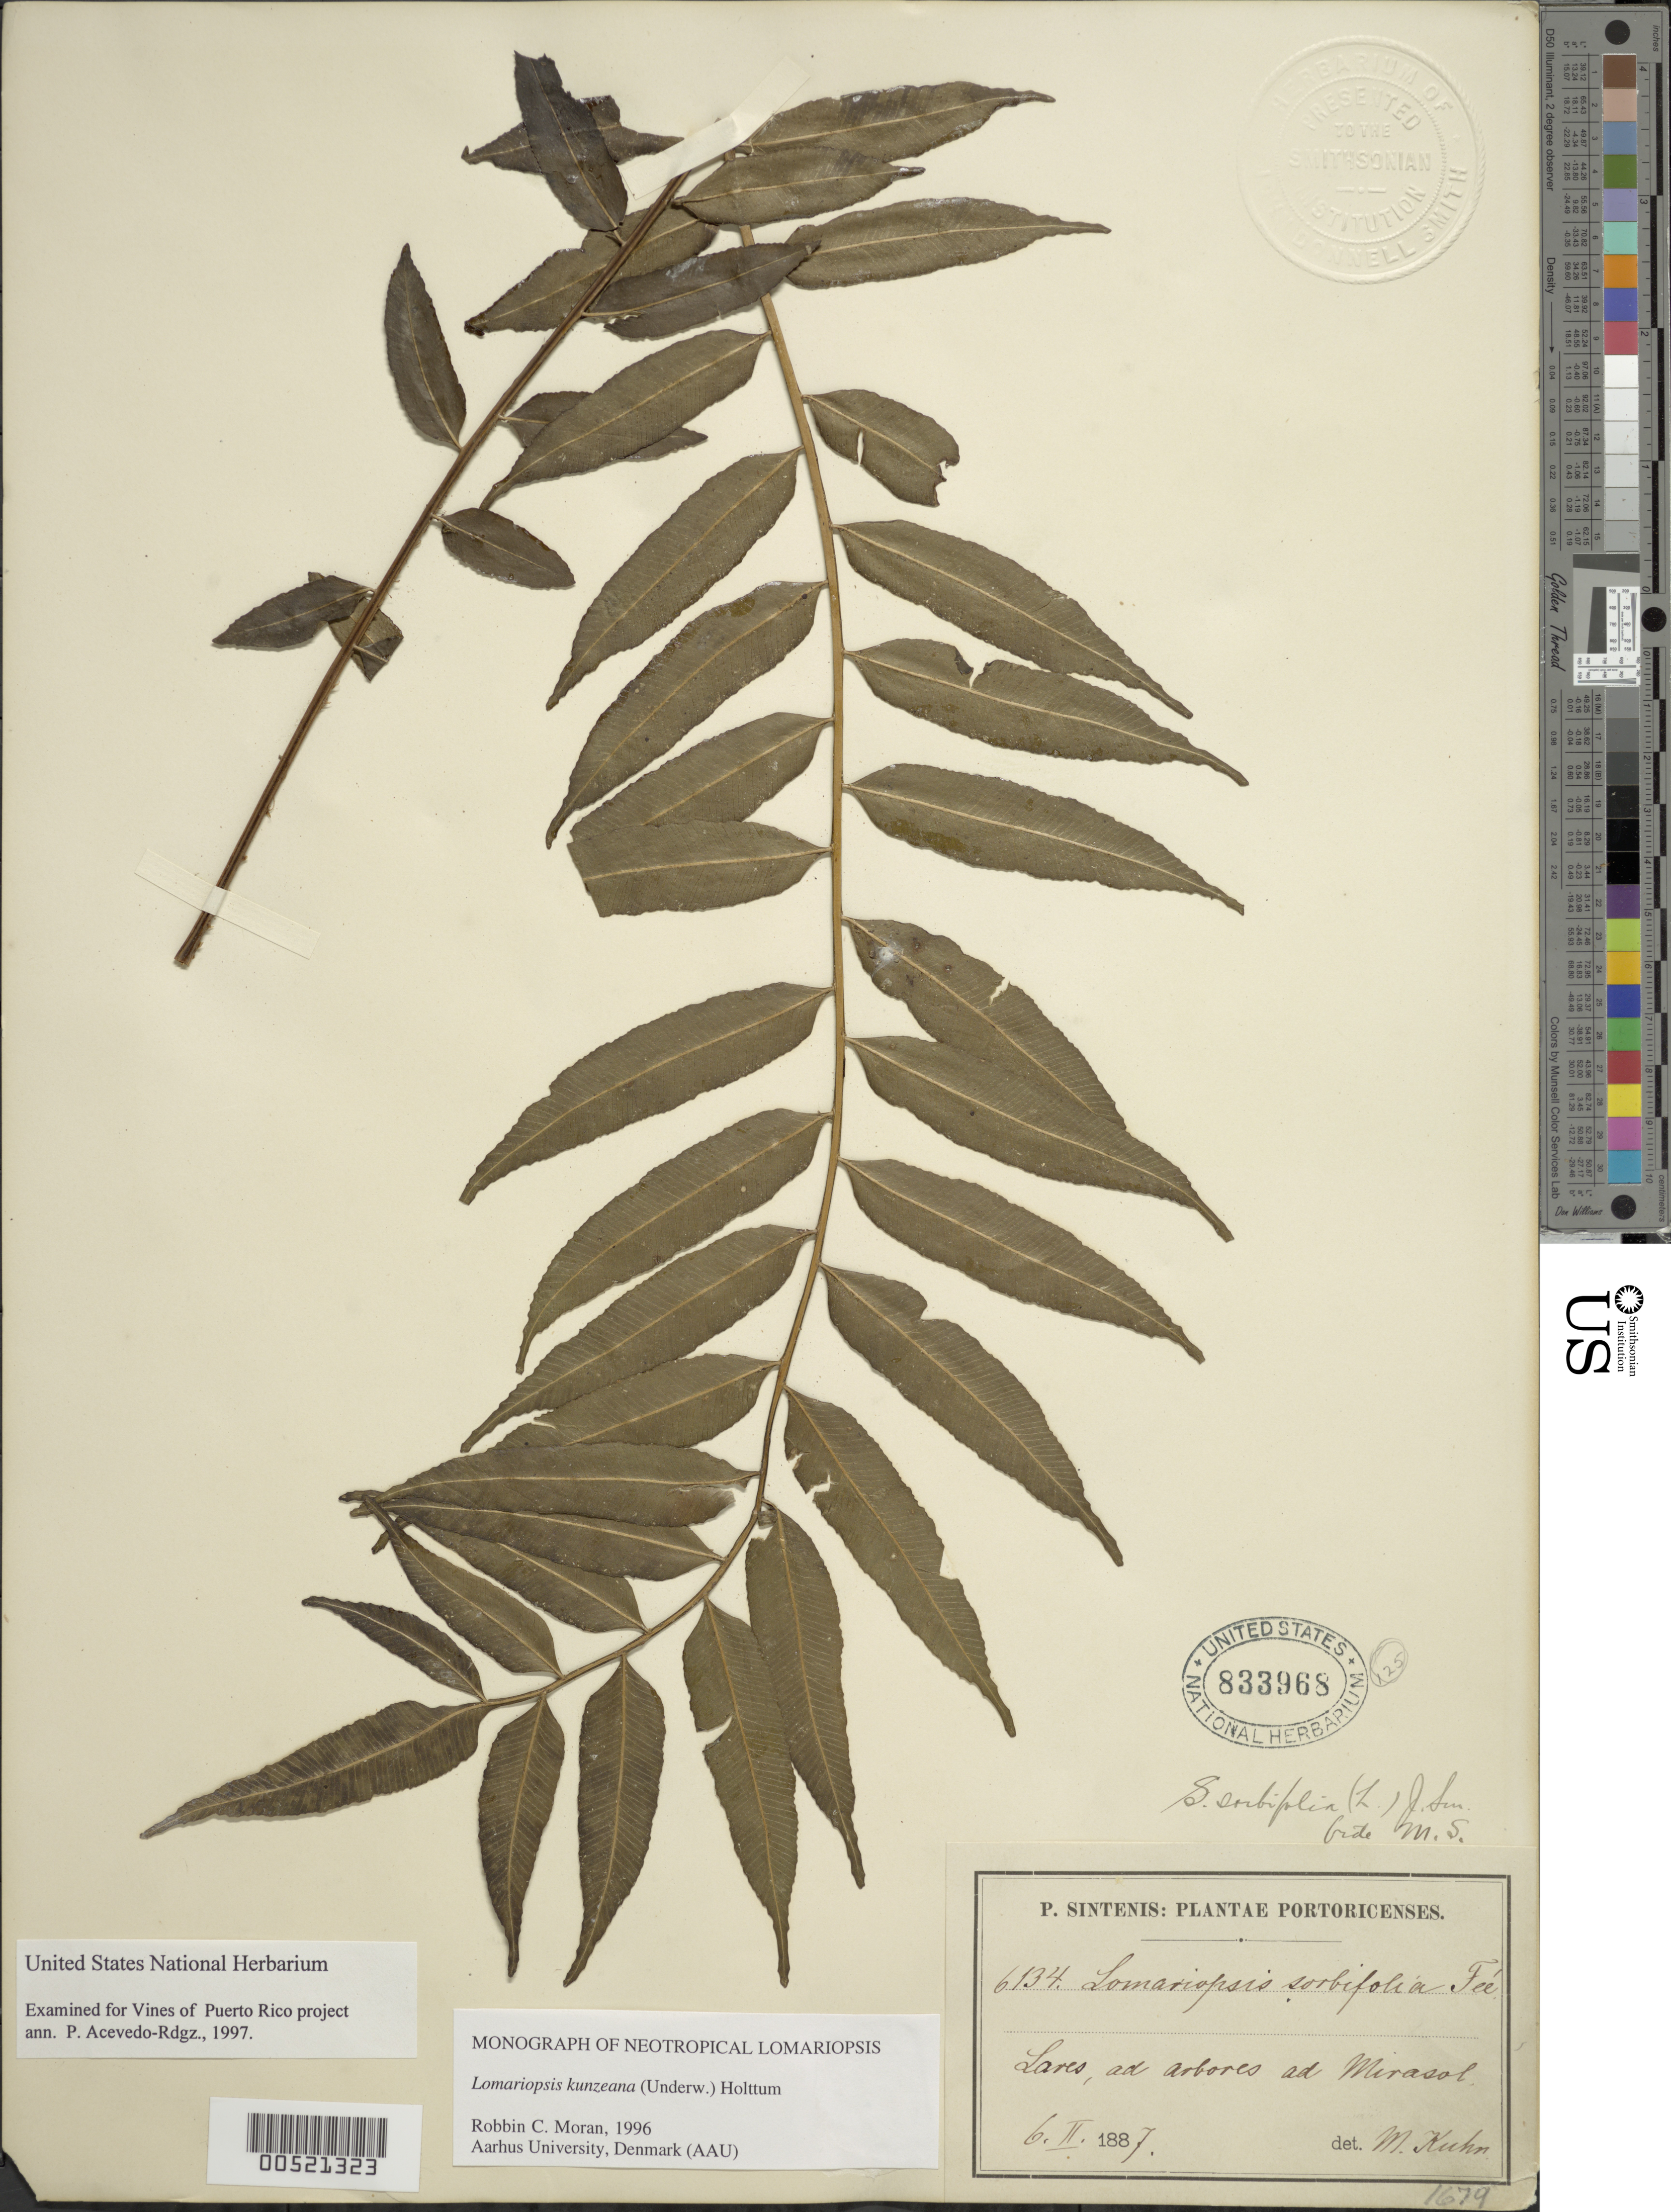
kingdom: Plantae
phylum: Tracheophyta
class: Polypodiopsida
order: Polypodiales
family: Lomariopsidaceae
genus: Lomariopsis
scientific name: Lomariopsis kunzeana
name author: (Underw.) Holttum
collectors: P. Sintenis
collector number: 6134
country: Puerto Rico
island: Greater Antilles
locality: Lares, Marisol on tree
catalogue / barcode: US 833968